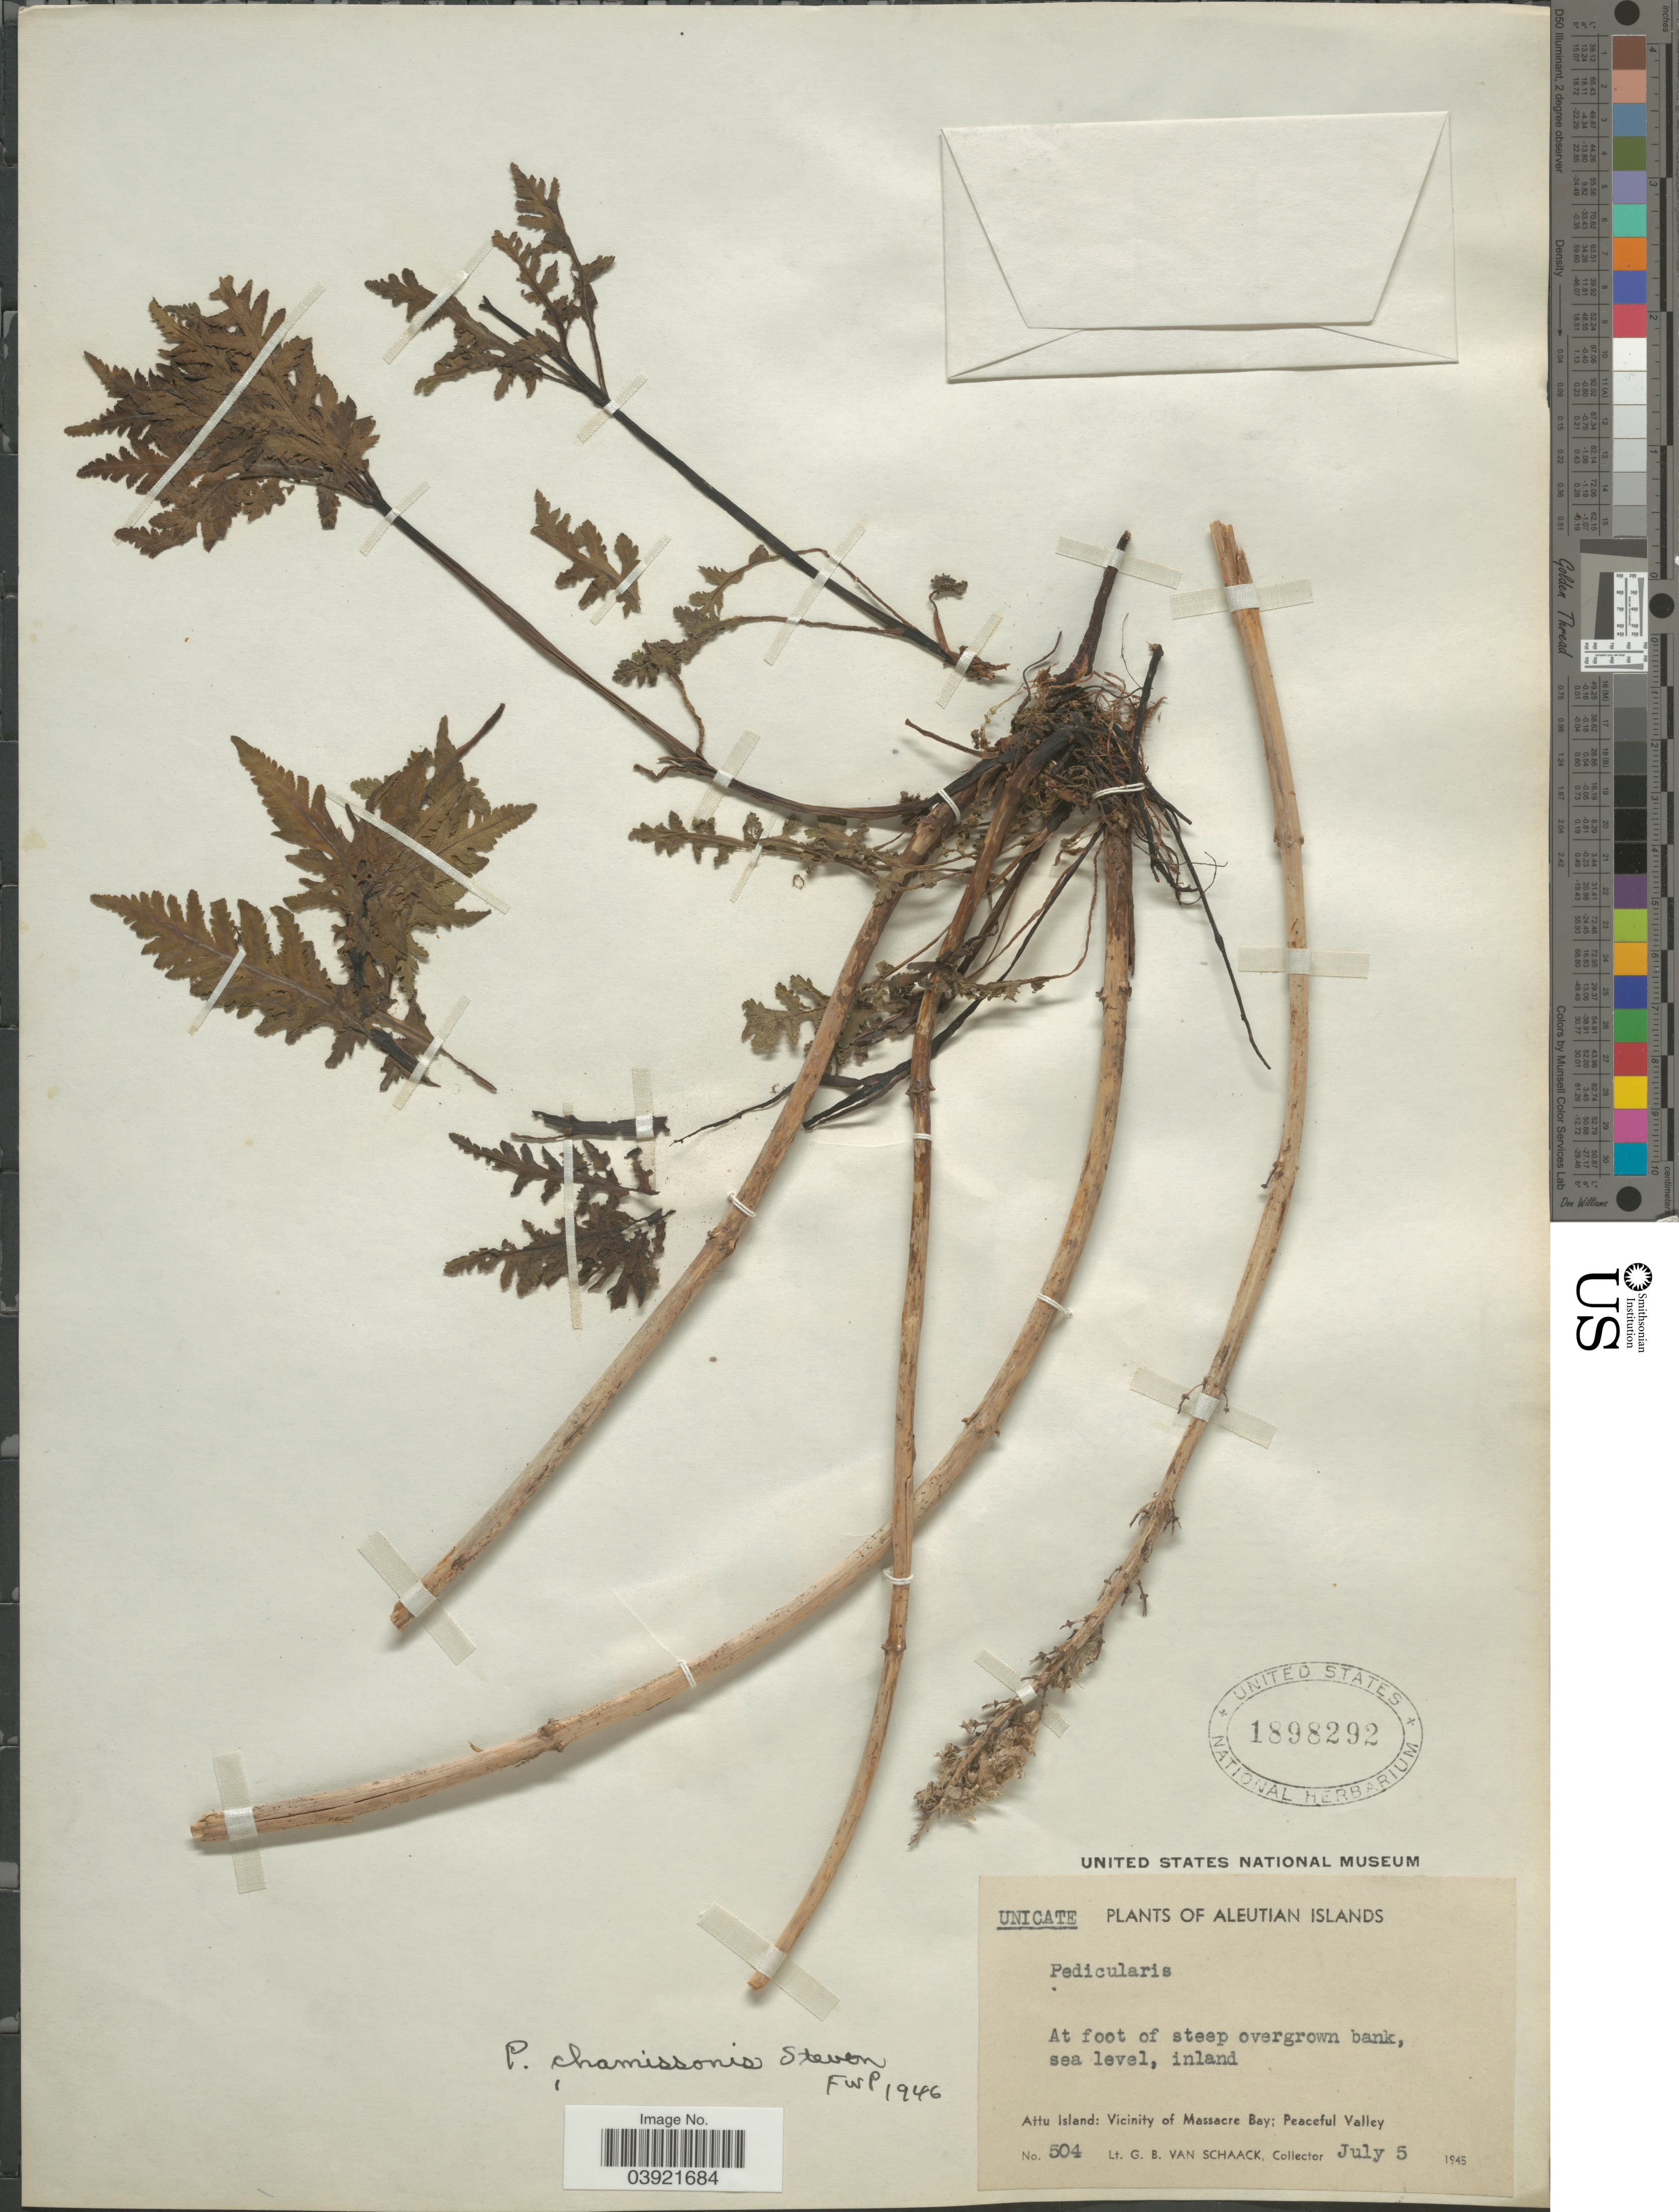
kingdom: Plantae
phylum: Tracheophyta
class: Magnoliopsida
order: Lamiales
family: Orobanchaceae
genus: Pedicularis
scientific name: Pedicularis chamissonis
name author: Steven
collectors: G. Van Schaack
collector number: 504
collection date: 1945-07-05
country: United States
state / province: Alaska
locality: Aleutian Islands. Attu Island: Vicinity of Massacre Bay; Peaceful Valley.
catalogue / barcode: US 1898292